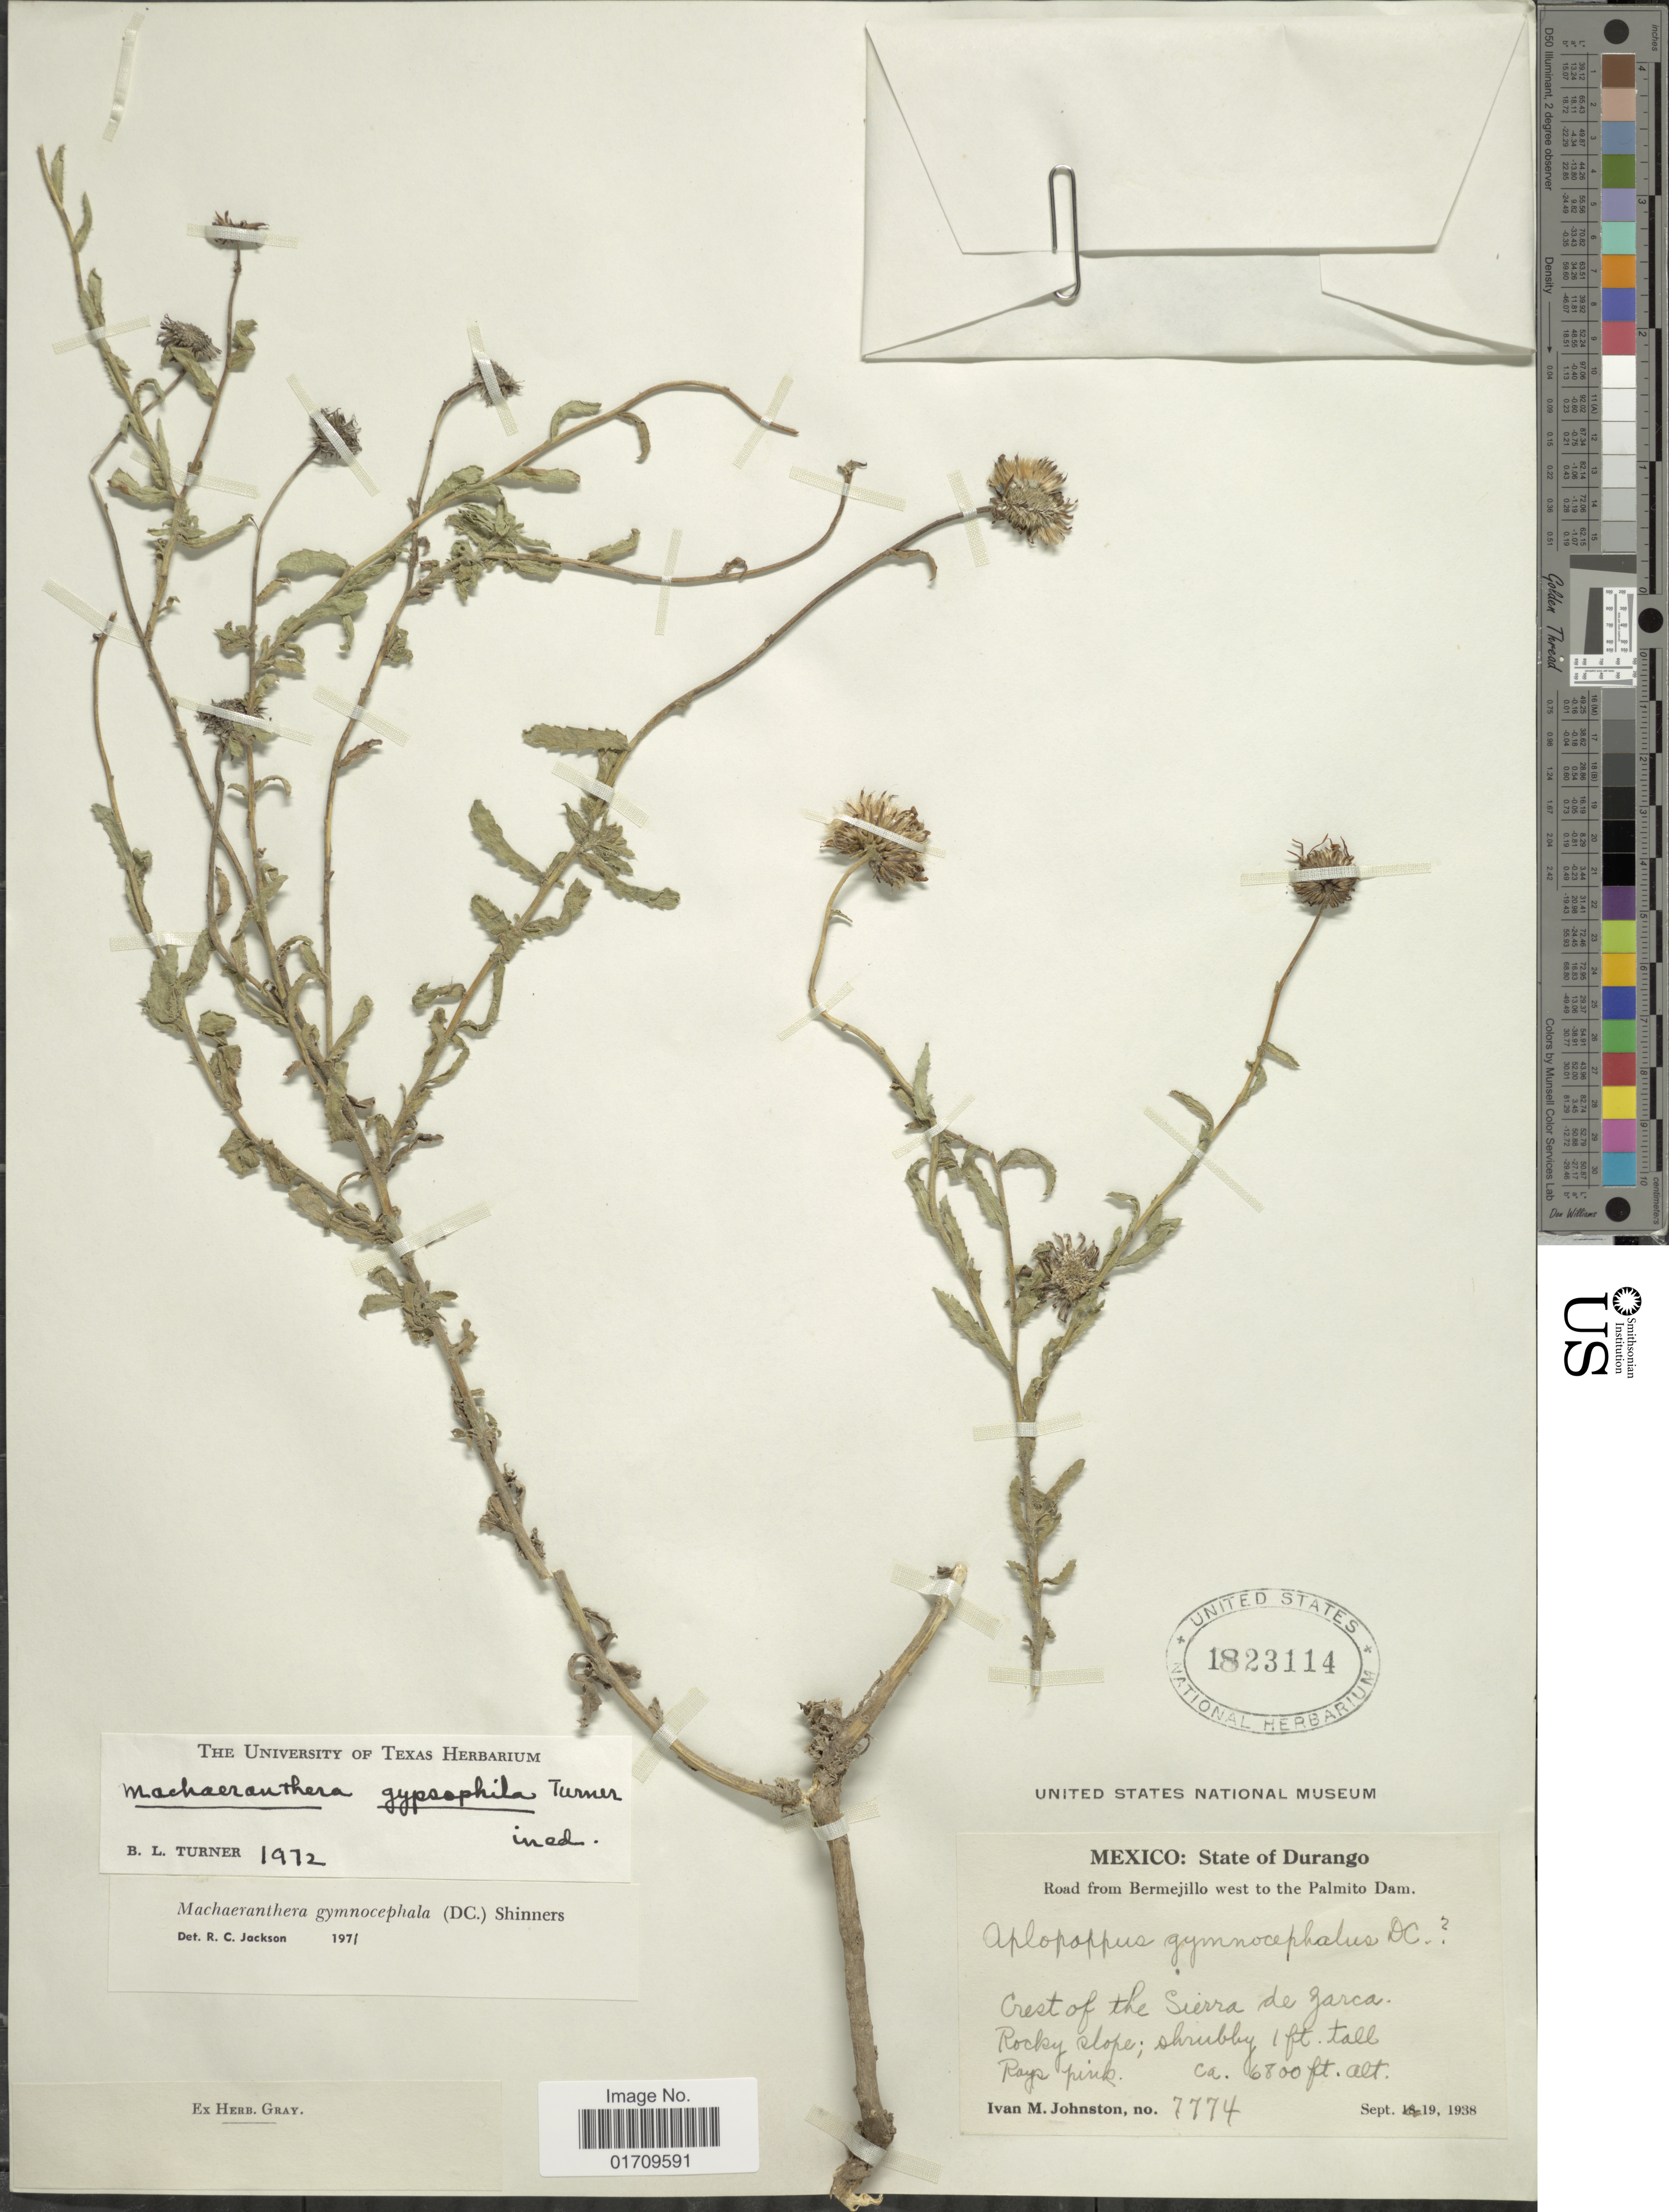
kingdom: Plantae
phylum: Tracheophyta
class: Magnoliopsida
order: Asterales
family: Asteraceae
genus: Machaeranthera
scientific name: Machaeranthera gypsophila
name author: B.L. Turner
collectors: I.M. Johnston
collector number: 7774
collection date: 1938-09-19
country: Mexico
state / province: Durango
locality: Road from Bermejillo west to the Palmito Dam, Crest of the Sierra de Zarca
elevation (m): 2073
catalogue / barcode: US 1823114